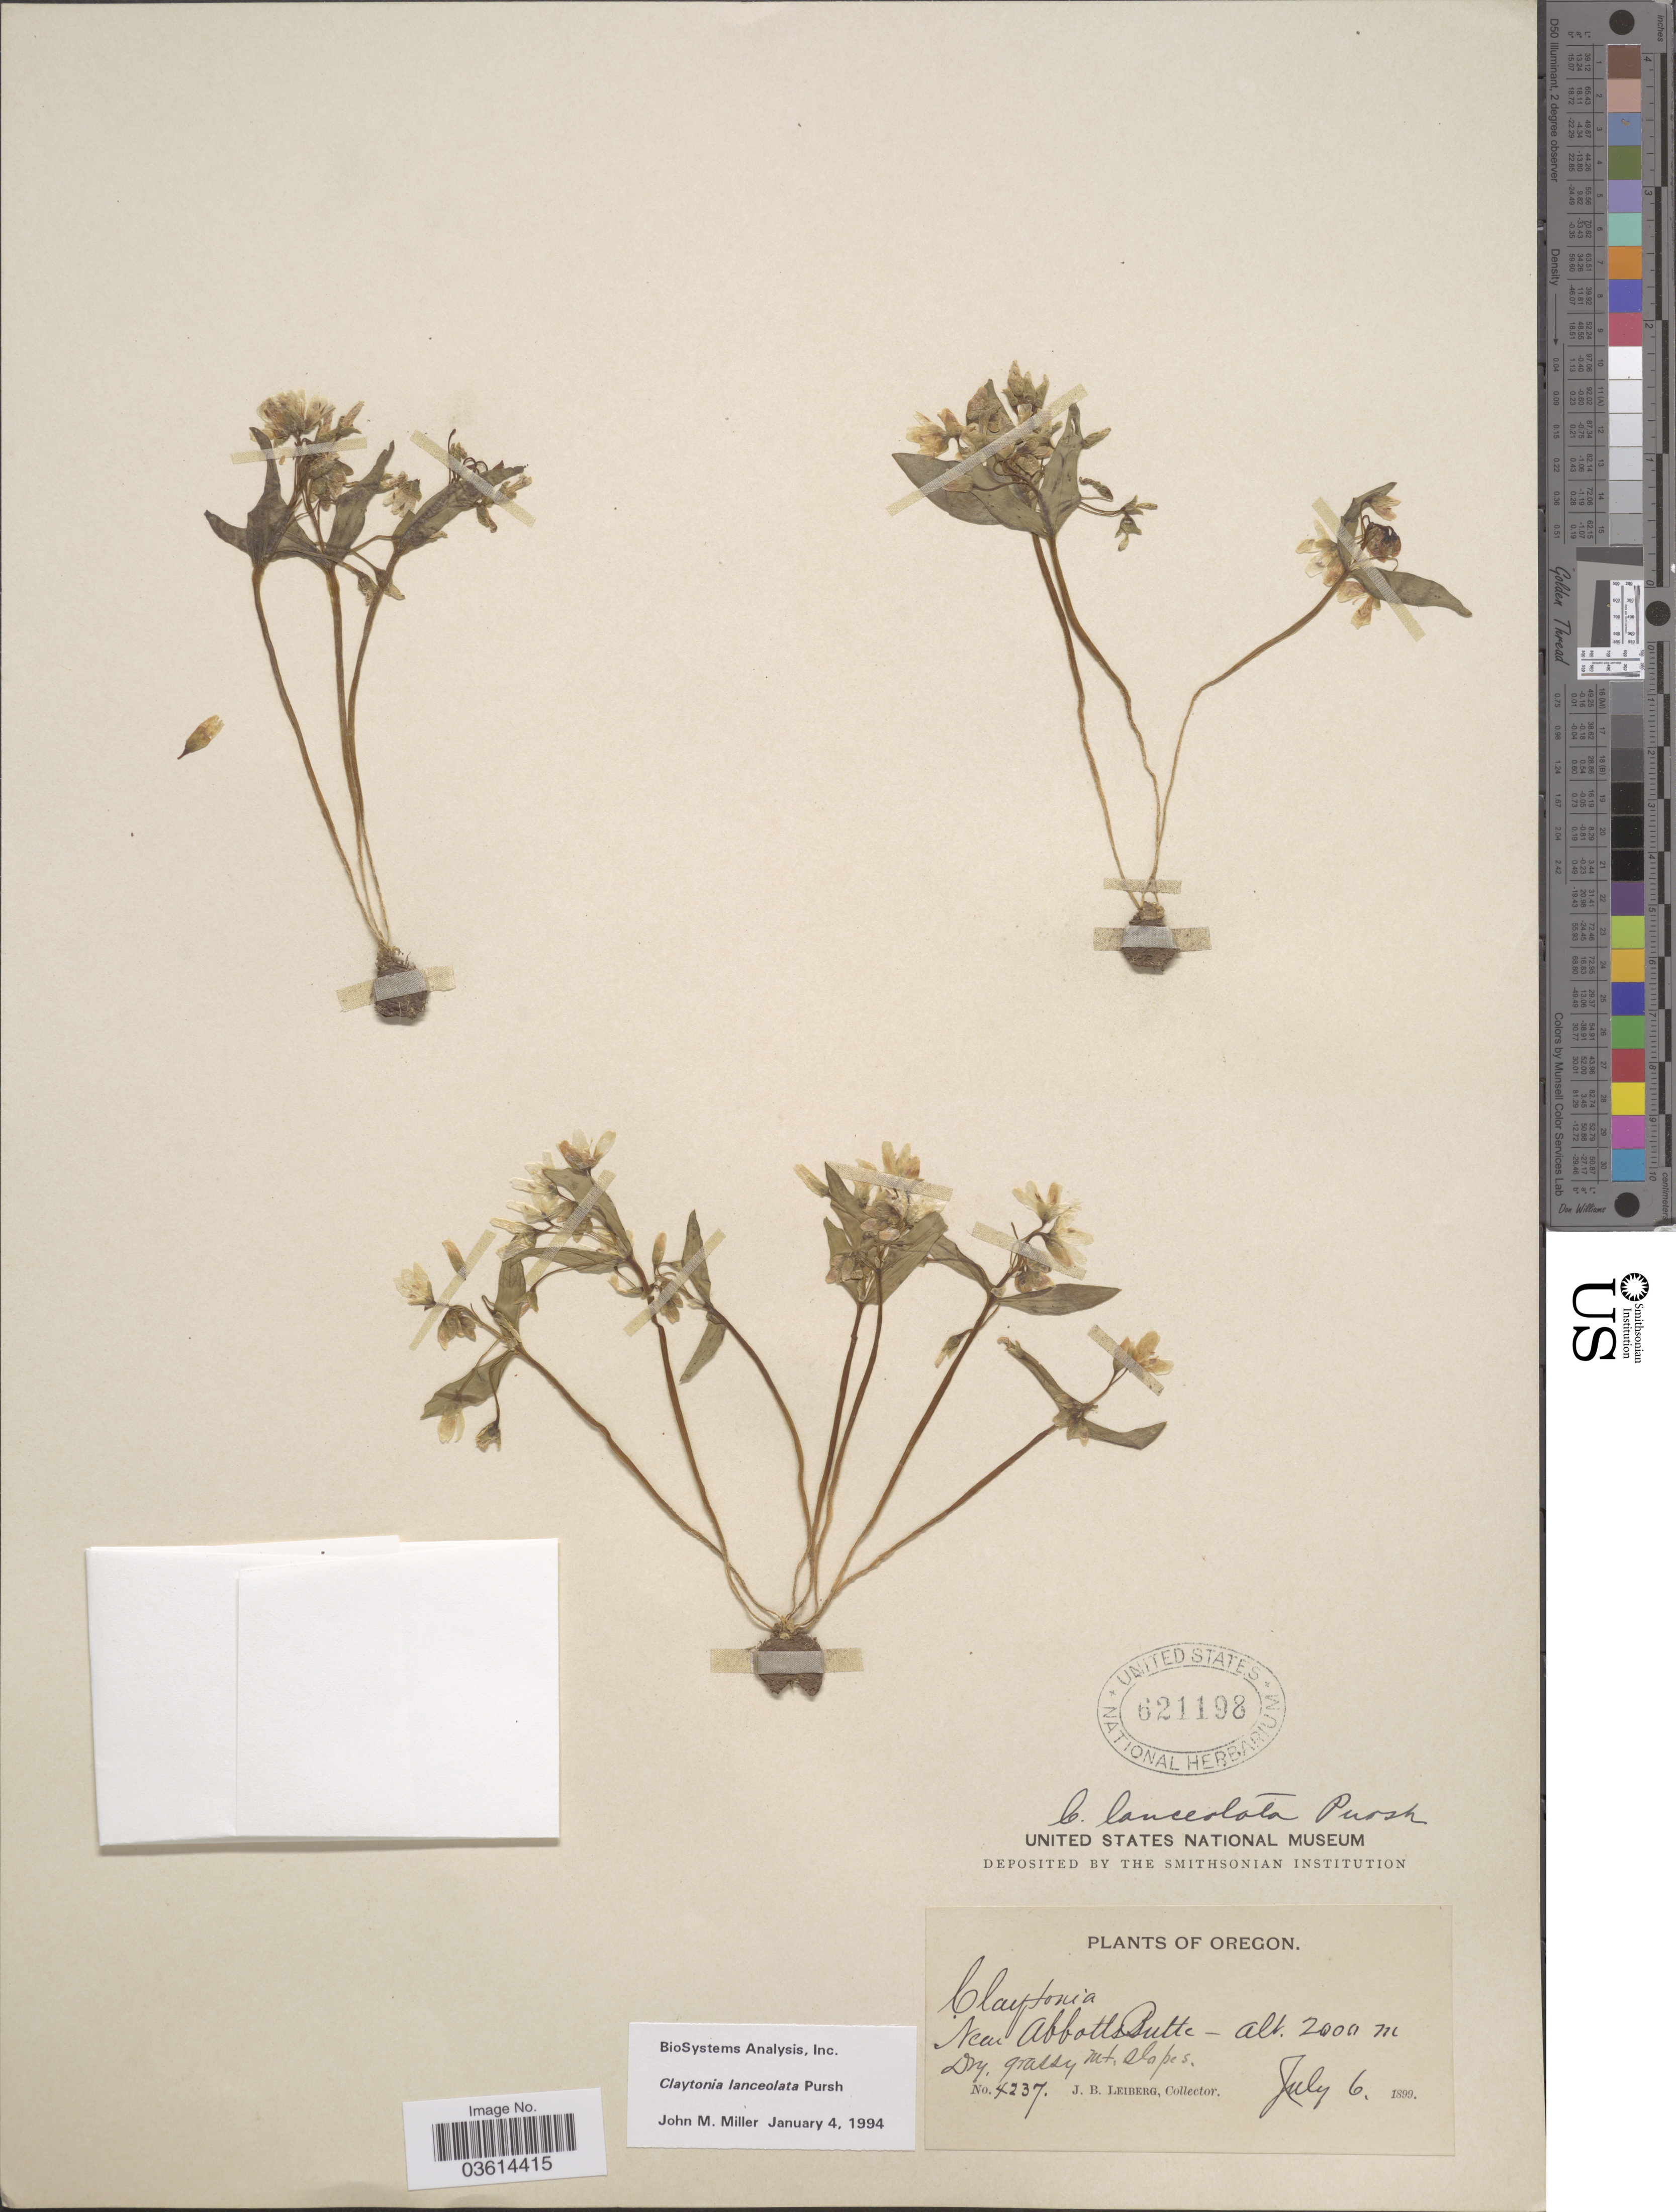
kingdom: Plantae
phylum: Tracheophyta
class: Magnoliopsida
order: Caryophyllales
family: Montiaceae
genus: Claytonia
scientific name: Claytonia lanceolata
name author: Pursh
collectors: J. B. Leiberg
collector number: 4237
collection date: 1899-07-06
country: United States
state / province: Oregon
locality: New Abbotts Butte. Mt. slopes.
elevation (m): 2000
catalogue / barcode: US 621198